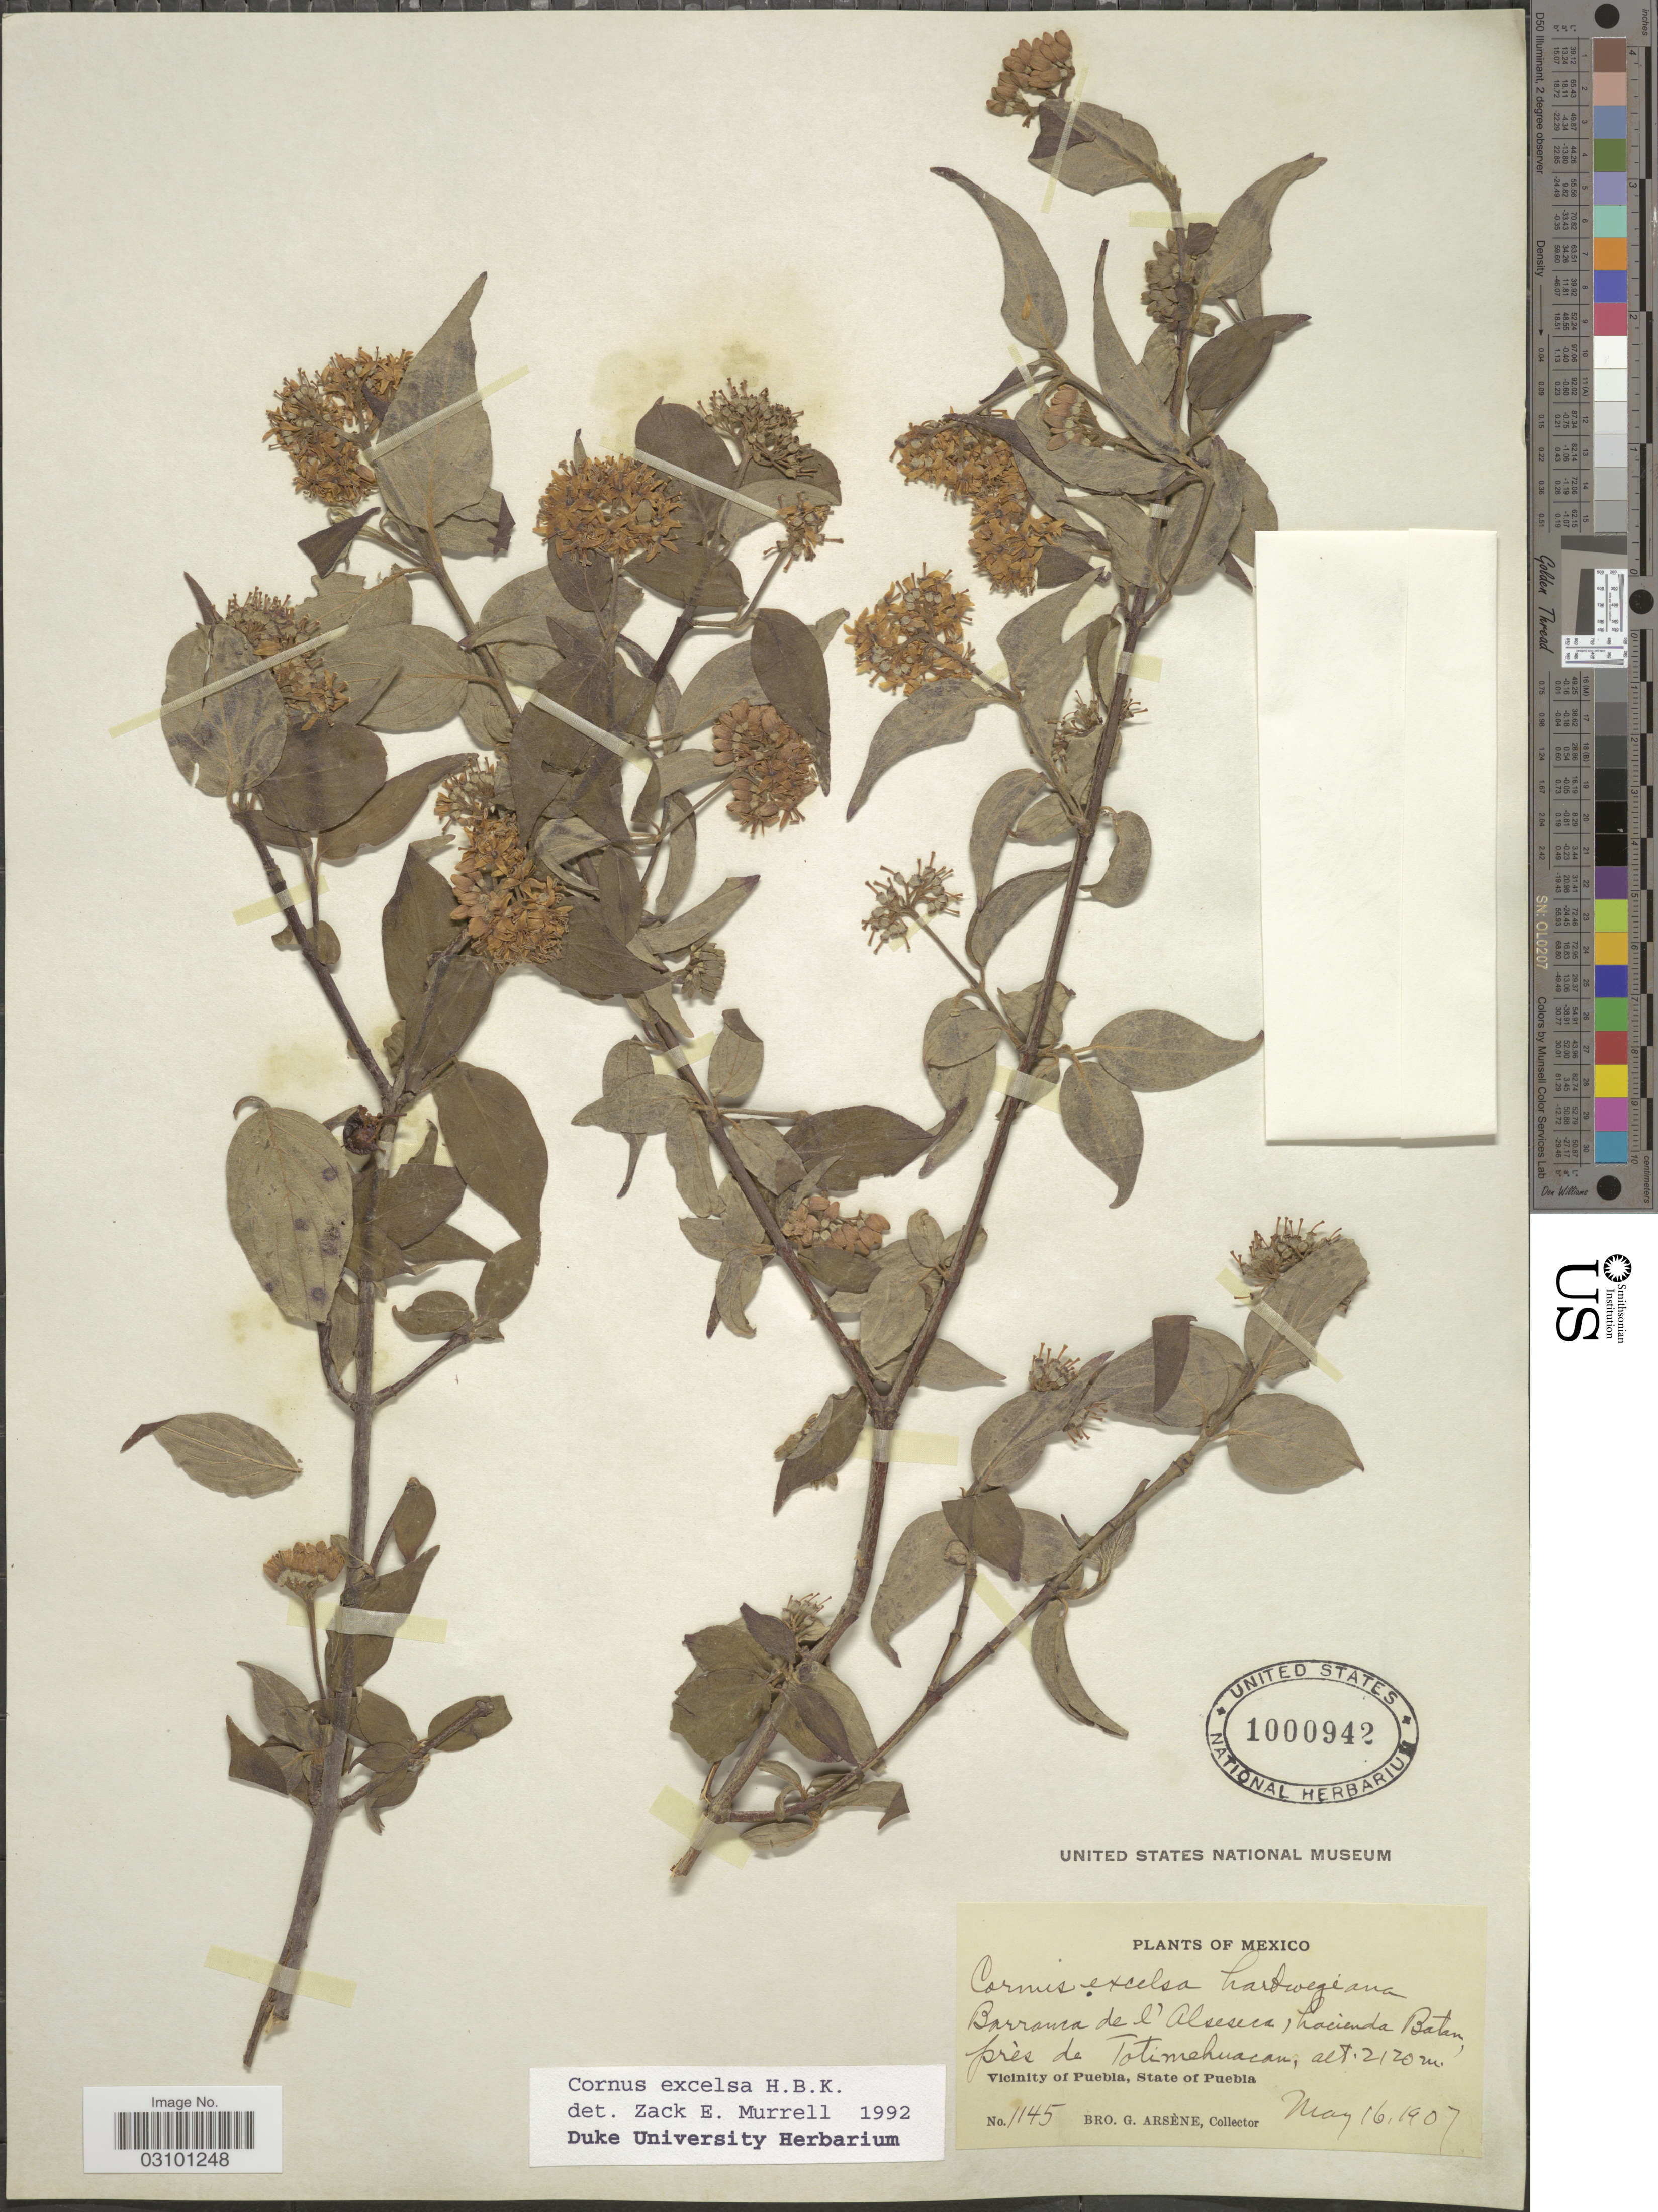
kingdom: Plantae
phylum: Tracheophyta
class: Magnoliopsida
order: Cornales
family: Cornaceae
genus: Cornus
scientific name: Cornus excelsa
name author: Kunth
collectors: Bro. G. Arsène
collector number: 1145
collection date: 1907-05-16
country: Mexico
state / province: Puebla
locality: Barranca de l'Alseseca, hacienda Batan, près de Totimehuacan. Vicinity of Puebla.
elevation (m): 2120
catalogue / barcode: US 1000942